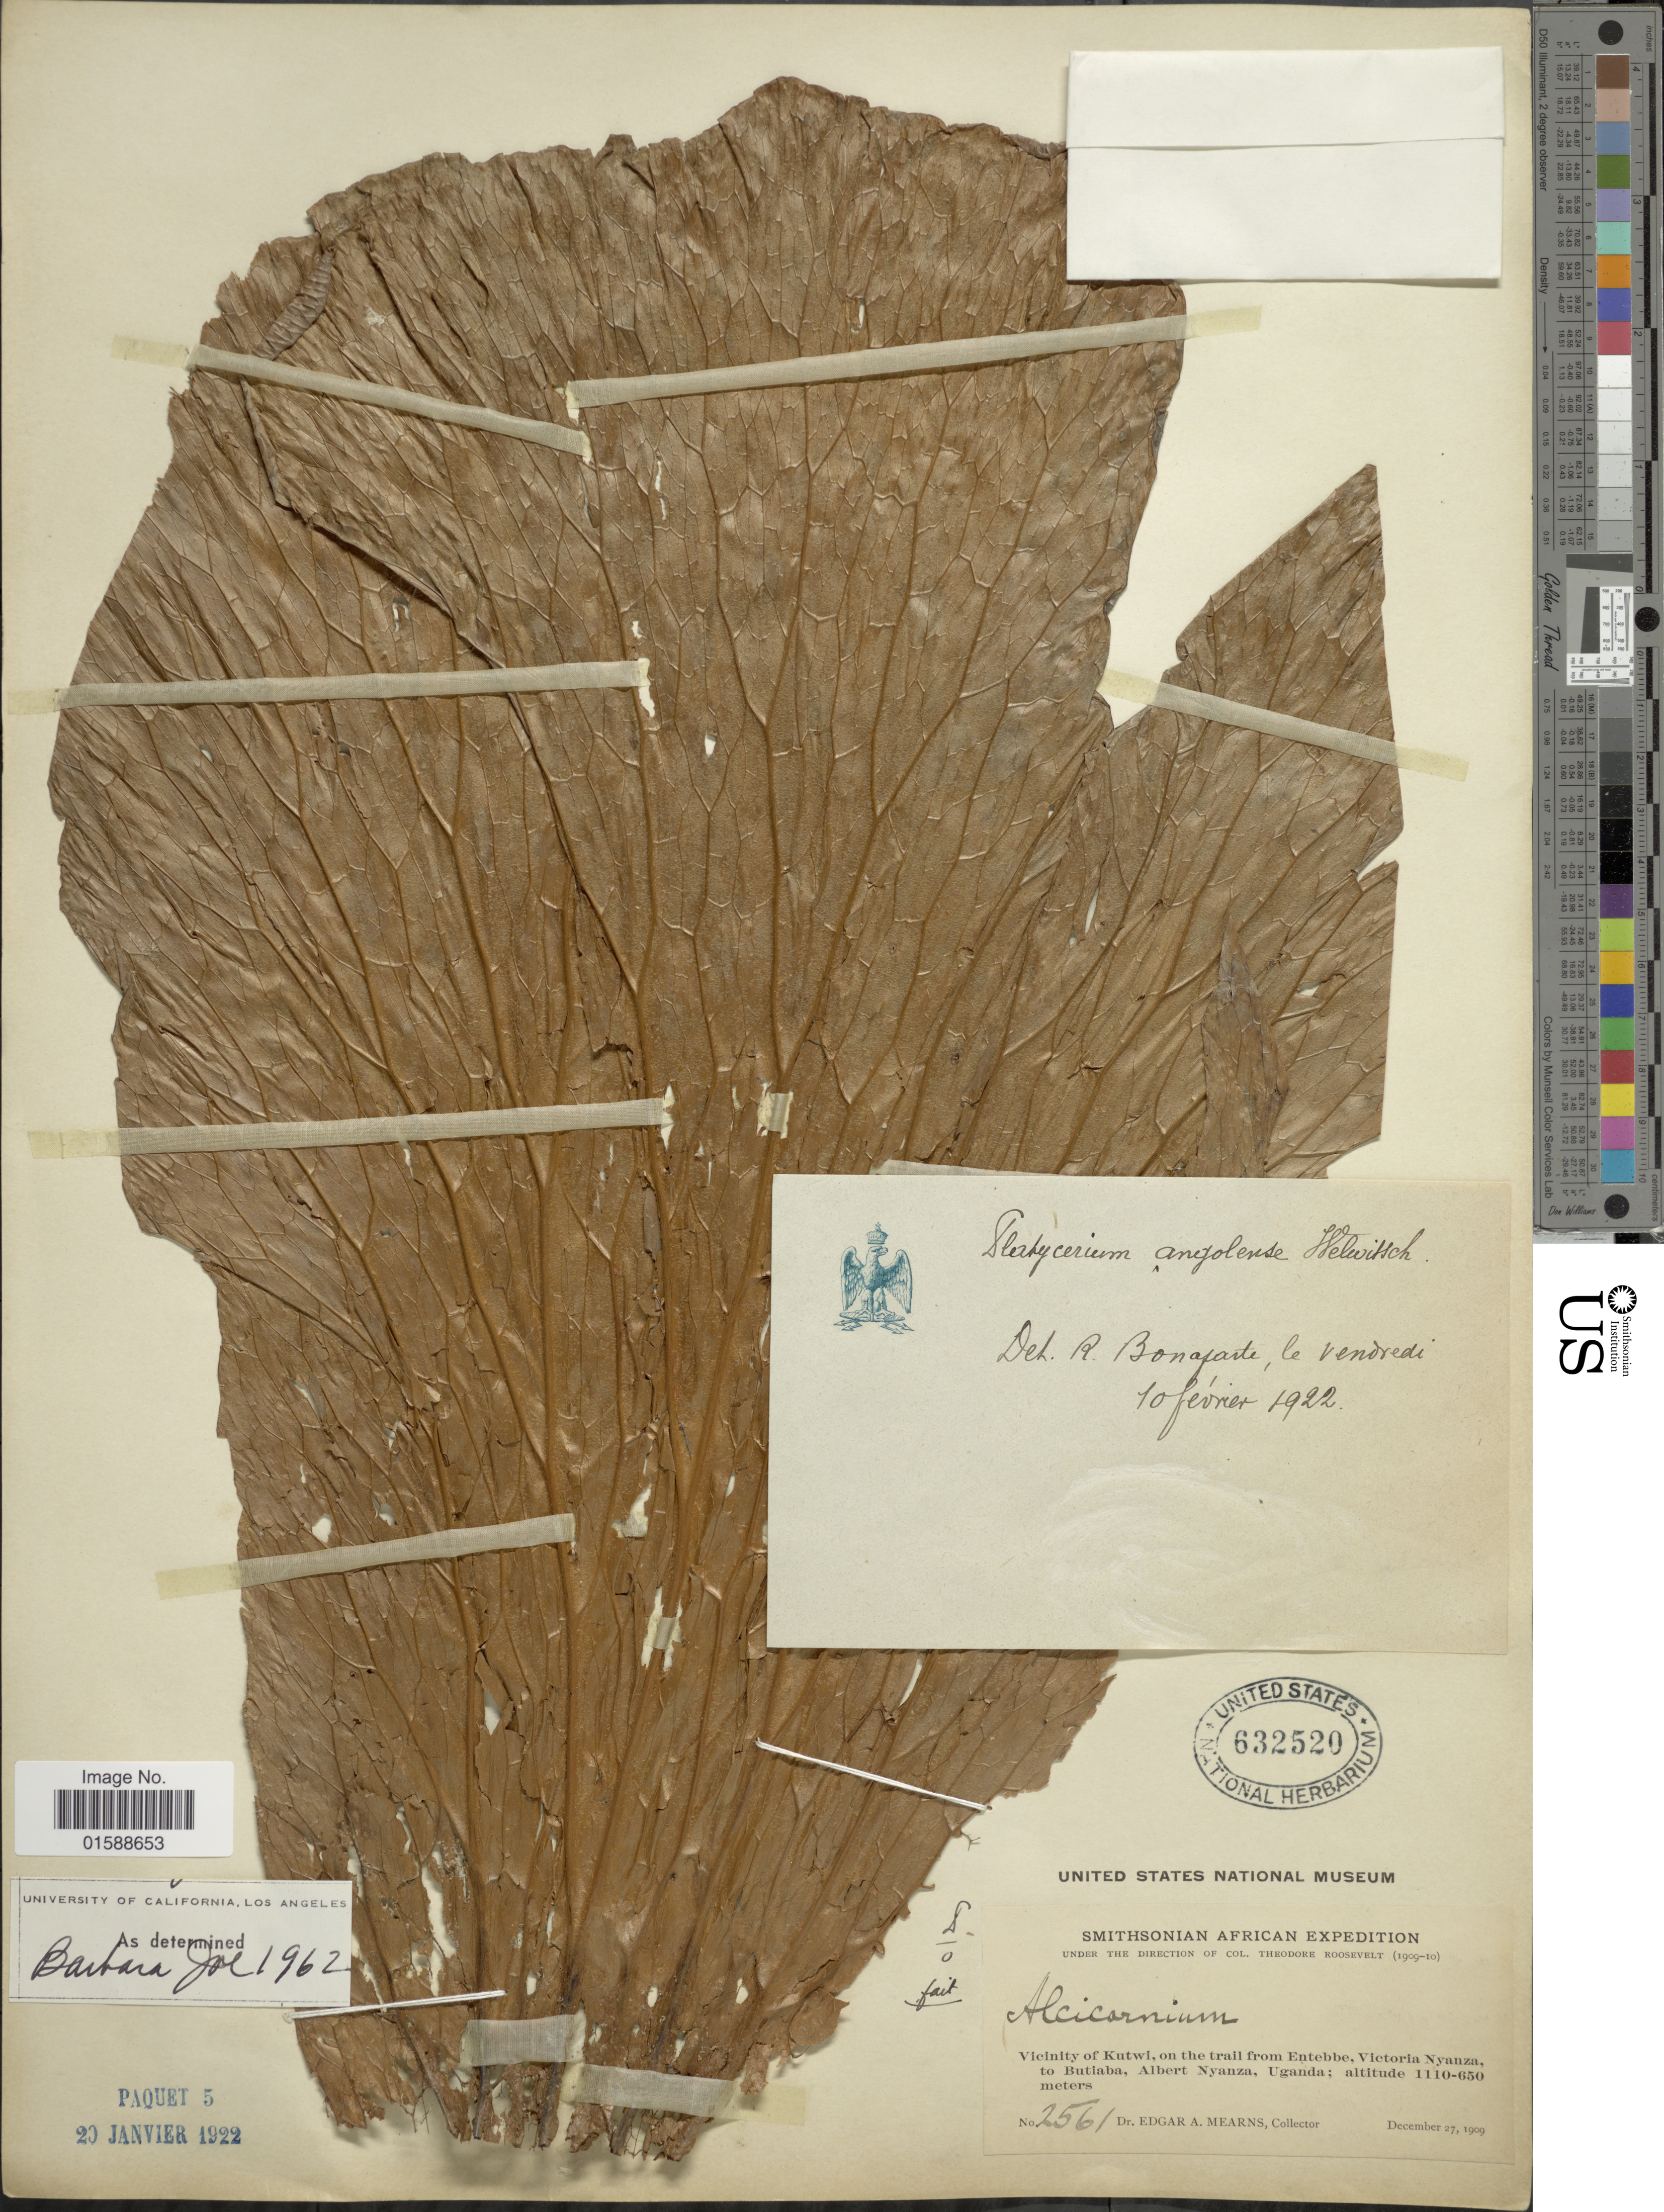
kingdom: Plantae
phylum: Tracheophyta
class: Polypodiopsida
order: Polypodiales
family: Polypodiaceae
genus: Platycerium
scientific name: Platycerium angolense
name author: Welw. ex Baker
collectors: E. A. Mearns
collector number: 2561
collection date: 1909-12-27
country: Uganda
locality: Vicinity of Kutwi, on the trail from Entebbe, Victoria Nyanza, to Butiaba, Albert Nyanza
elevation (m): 650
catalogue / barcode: US 632520